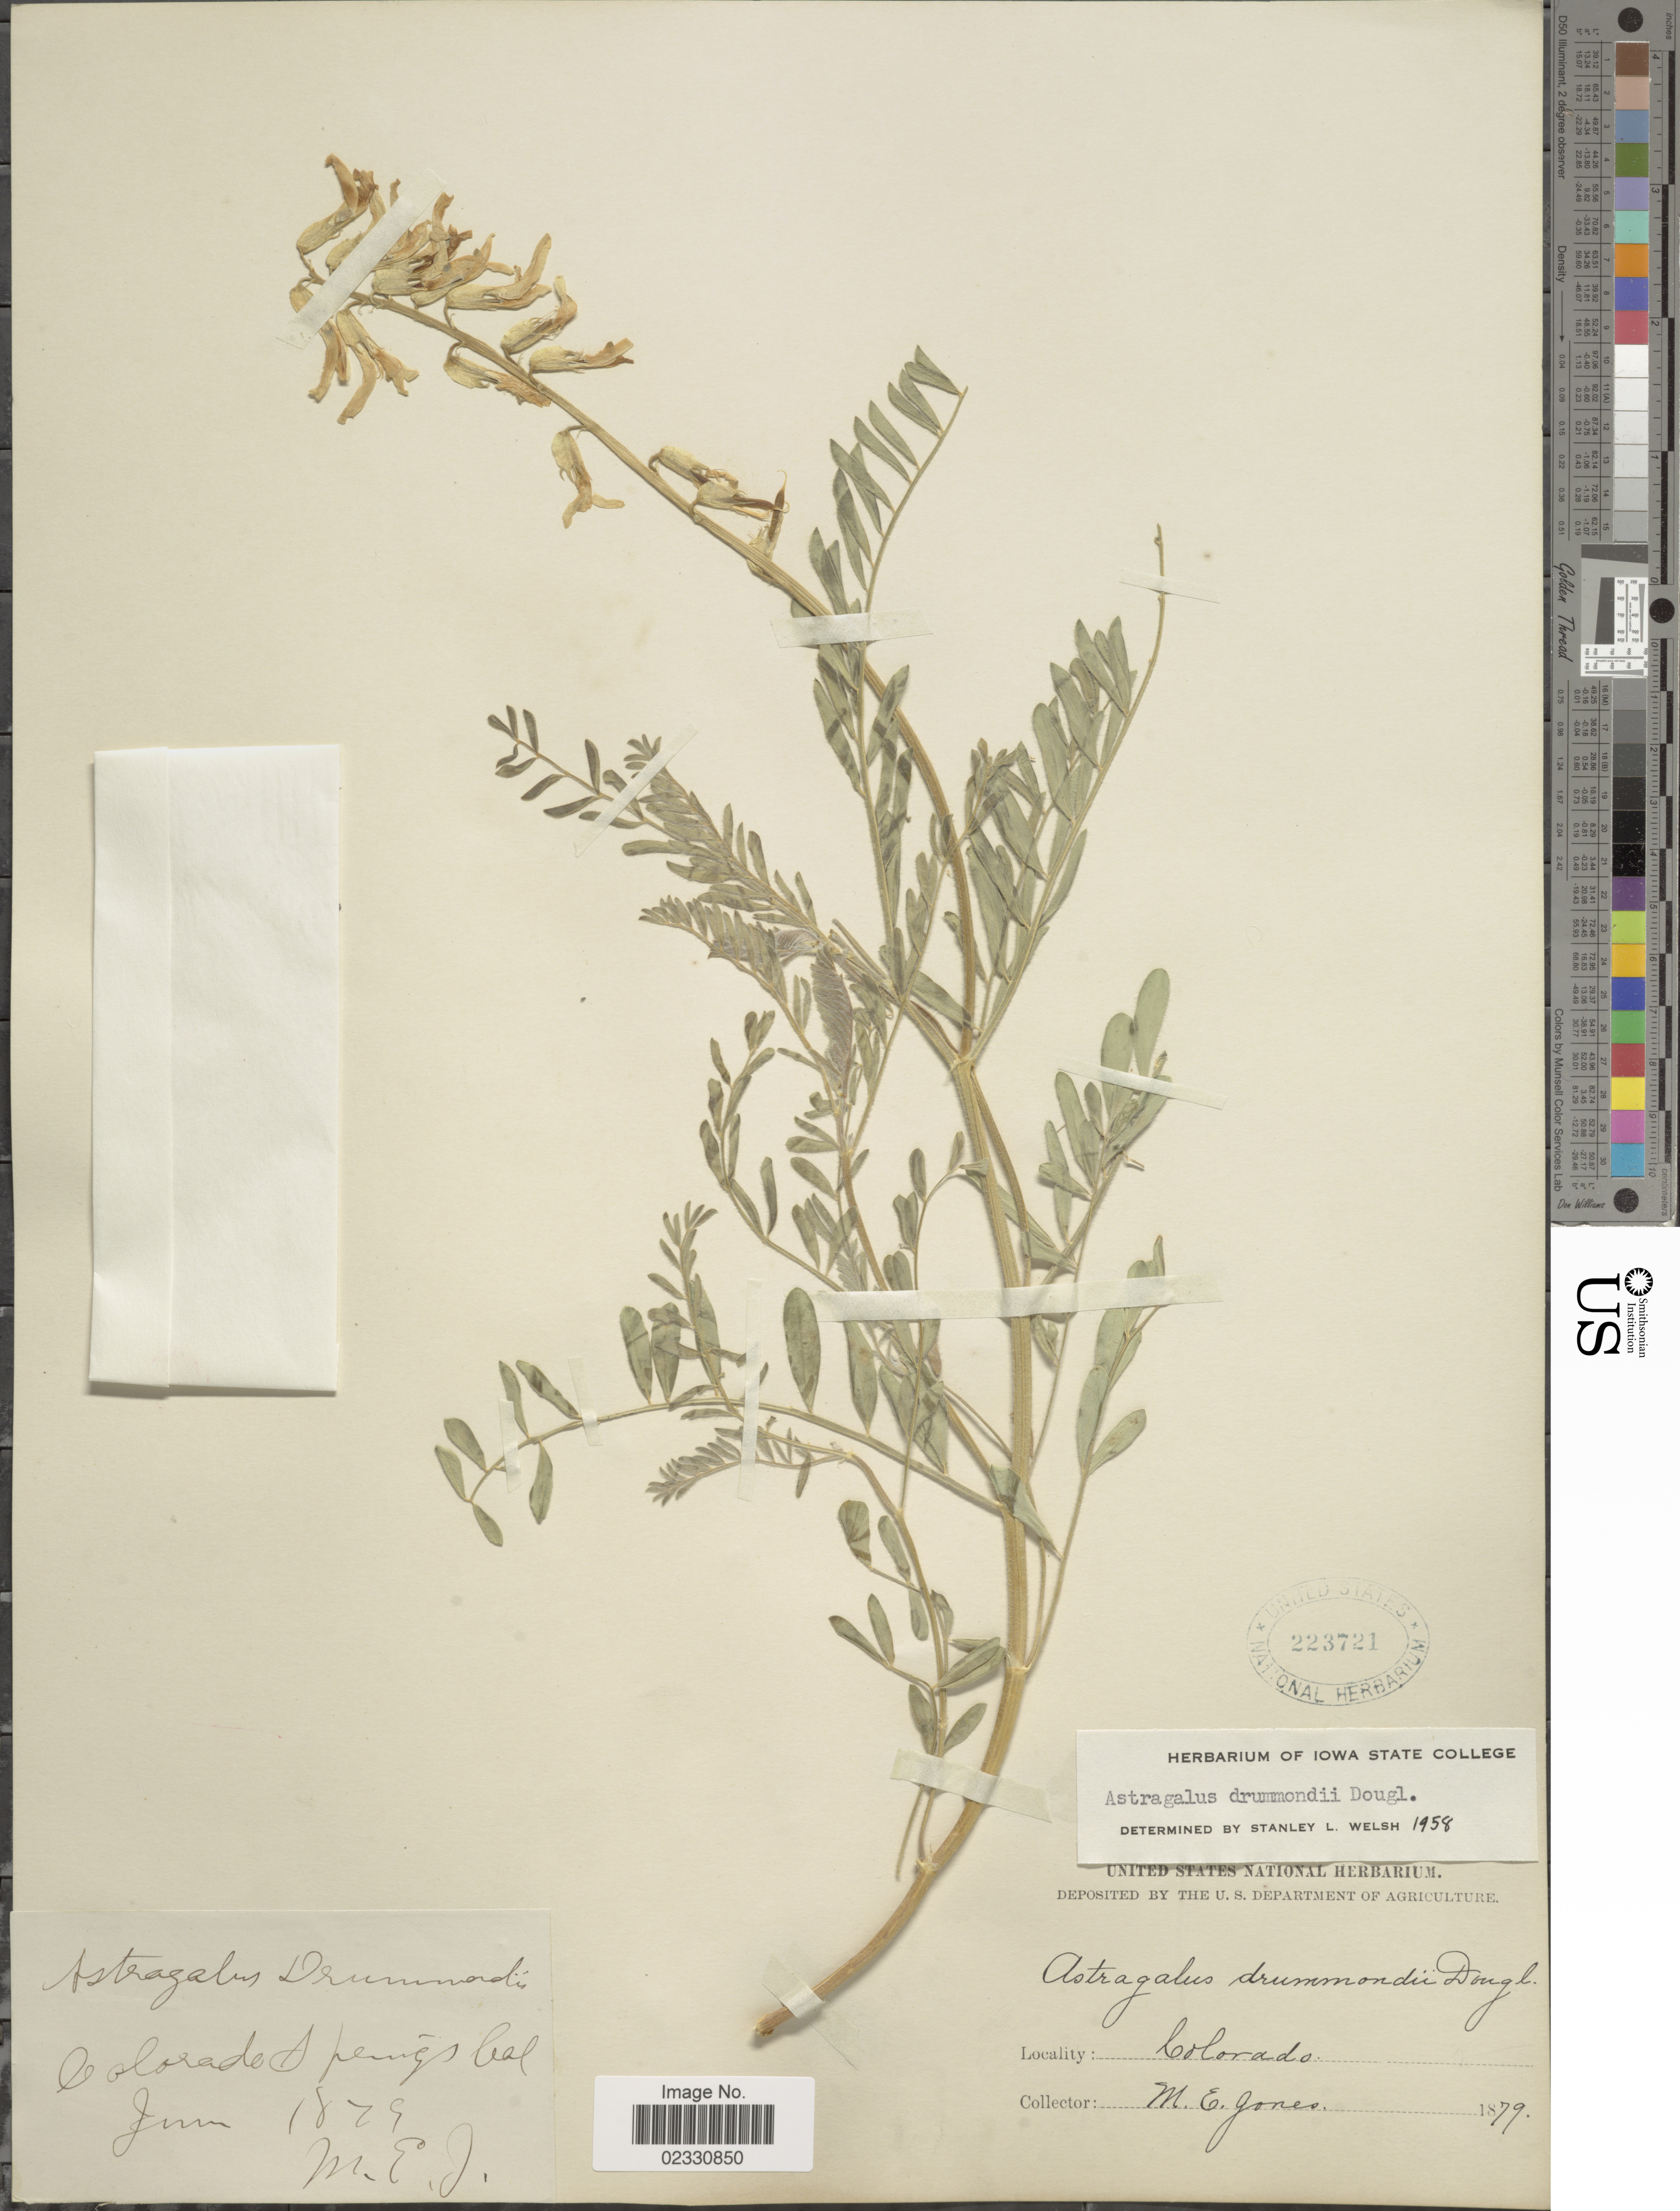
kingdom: Plantae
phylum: Tracheophyta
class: Magnoliopsida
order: Fabales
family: Fabaceae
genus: Astragalus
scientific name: Astragalus drummondii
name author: Hook.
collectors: M. E. Jones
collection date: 1879-06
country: United States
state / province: Colorado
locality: Colorado Springs.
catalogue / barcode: US 223721